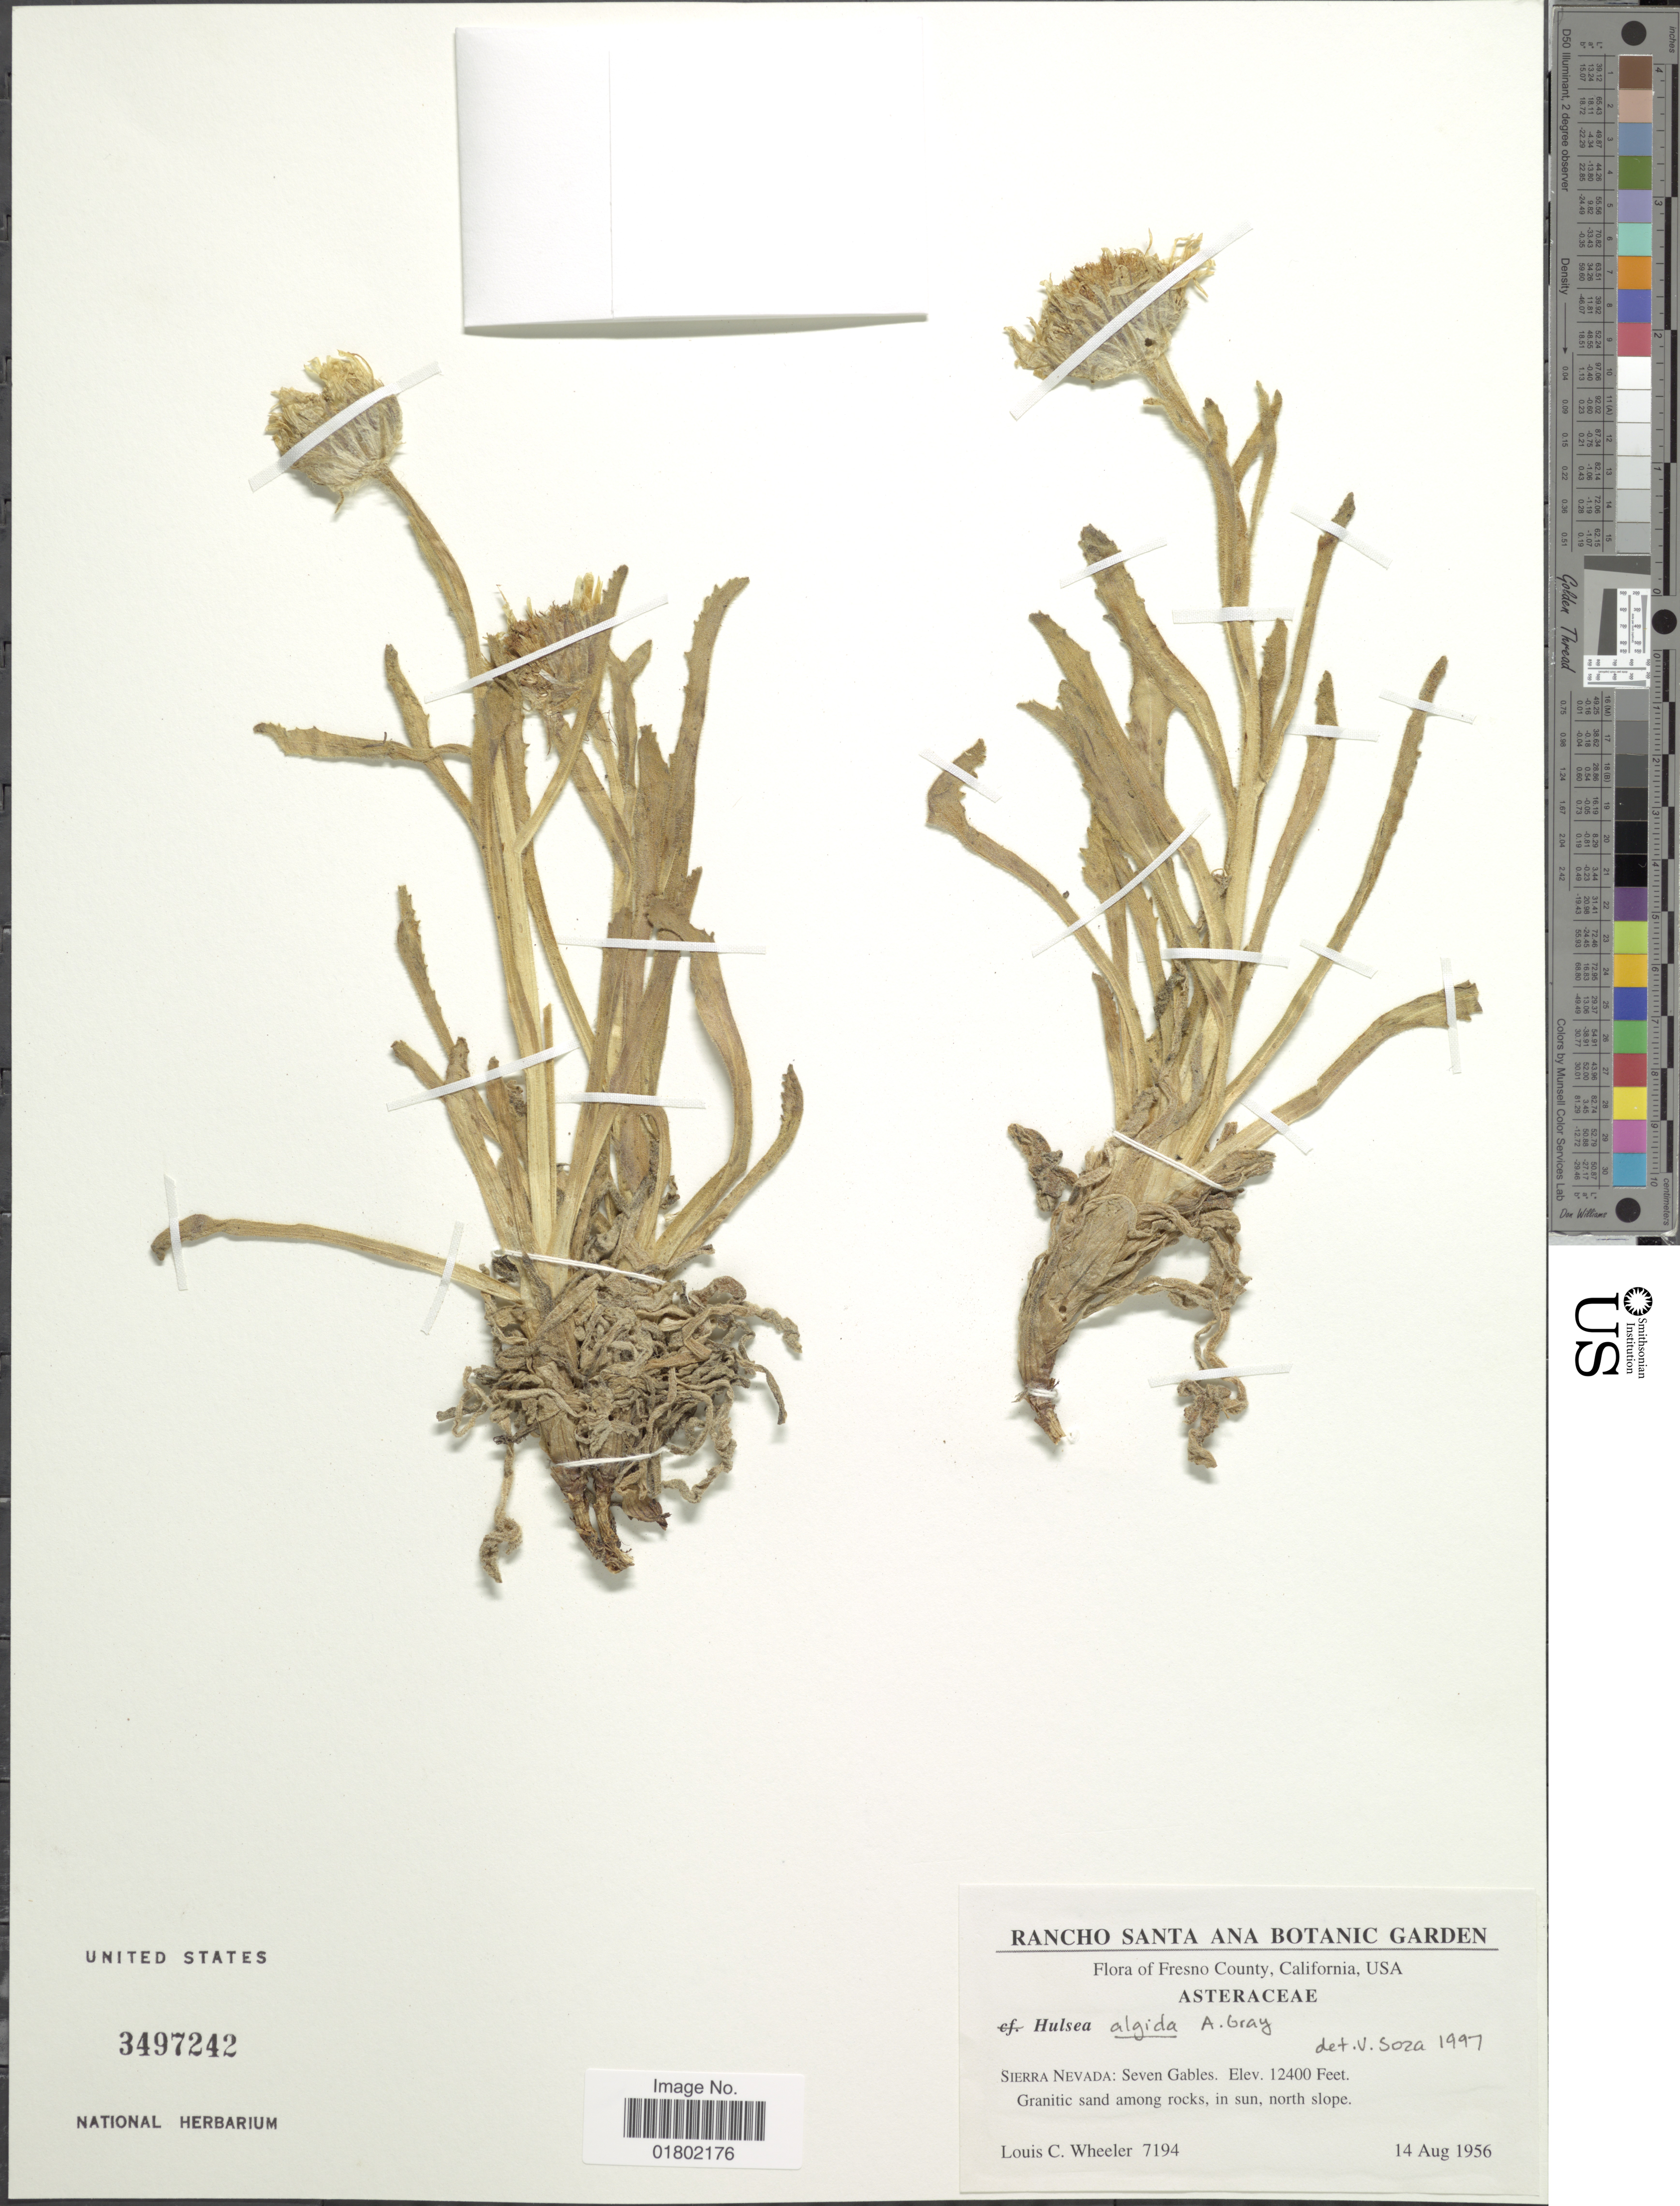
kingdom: Plantae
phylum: Tracheophyta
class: Magnoliopsida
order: Asterales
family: Asteraceae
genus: Hulsea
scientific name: Hulsea algida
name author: A. Gray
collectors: L. C. Wheeler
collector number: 7194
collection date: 1956-08-14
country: United States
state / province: California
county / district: Fresno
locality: Fresno County, Sierra Nevada: Seven Gables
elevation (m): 3780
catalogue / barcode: US 3497242